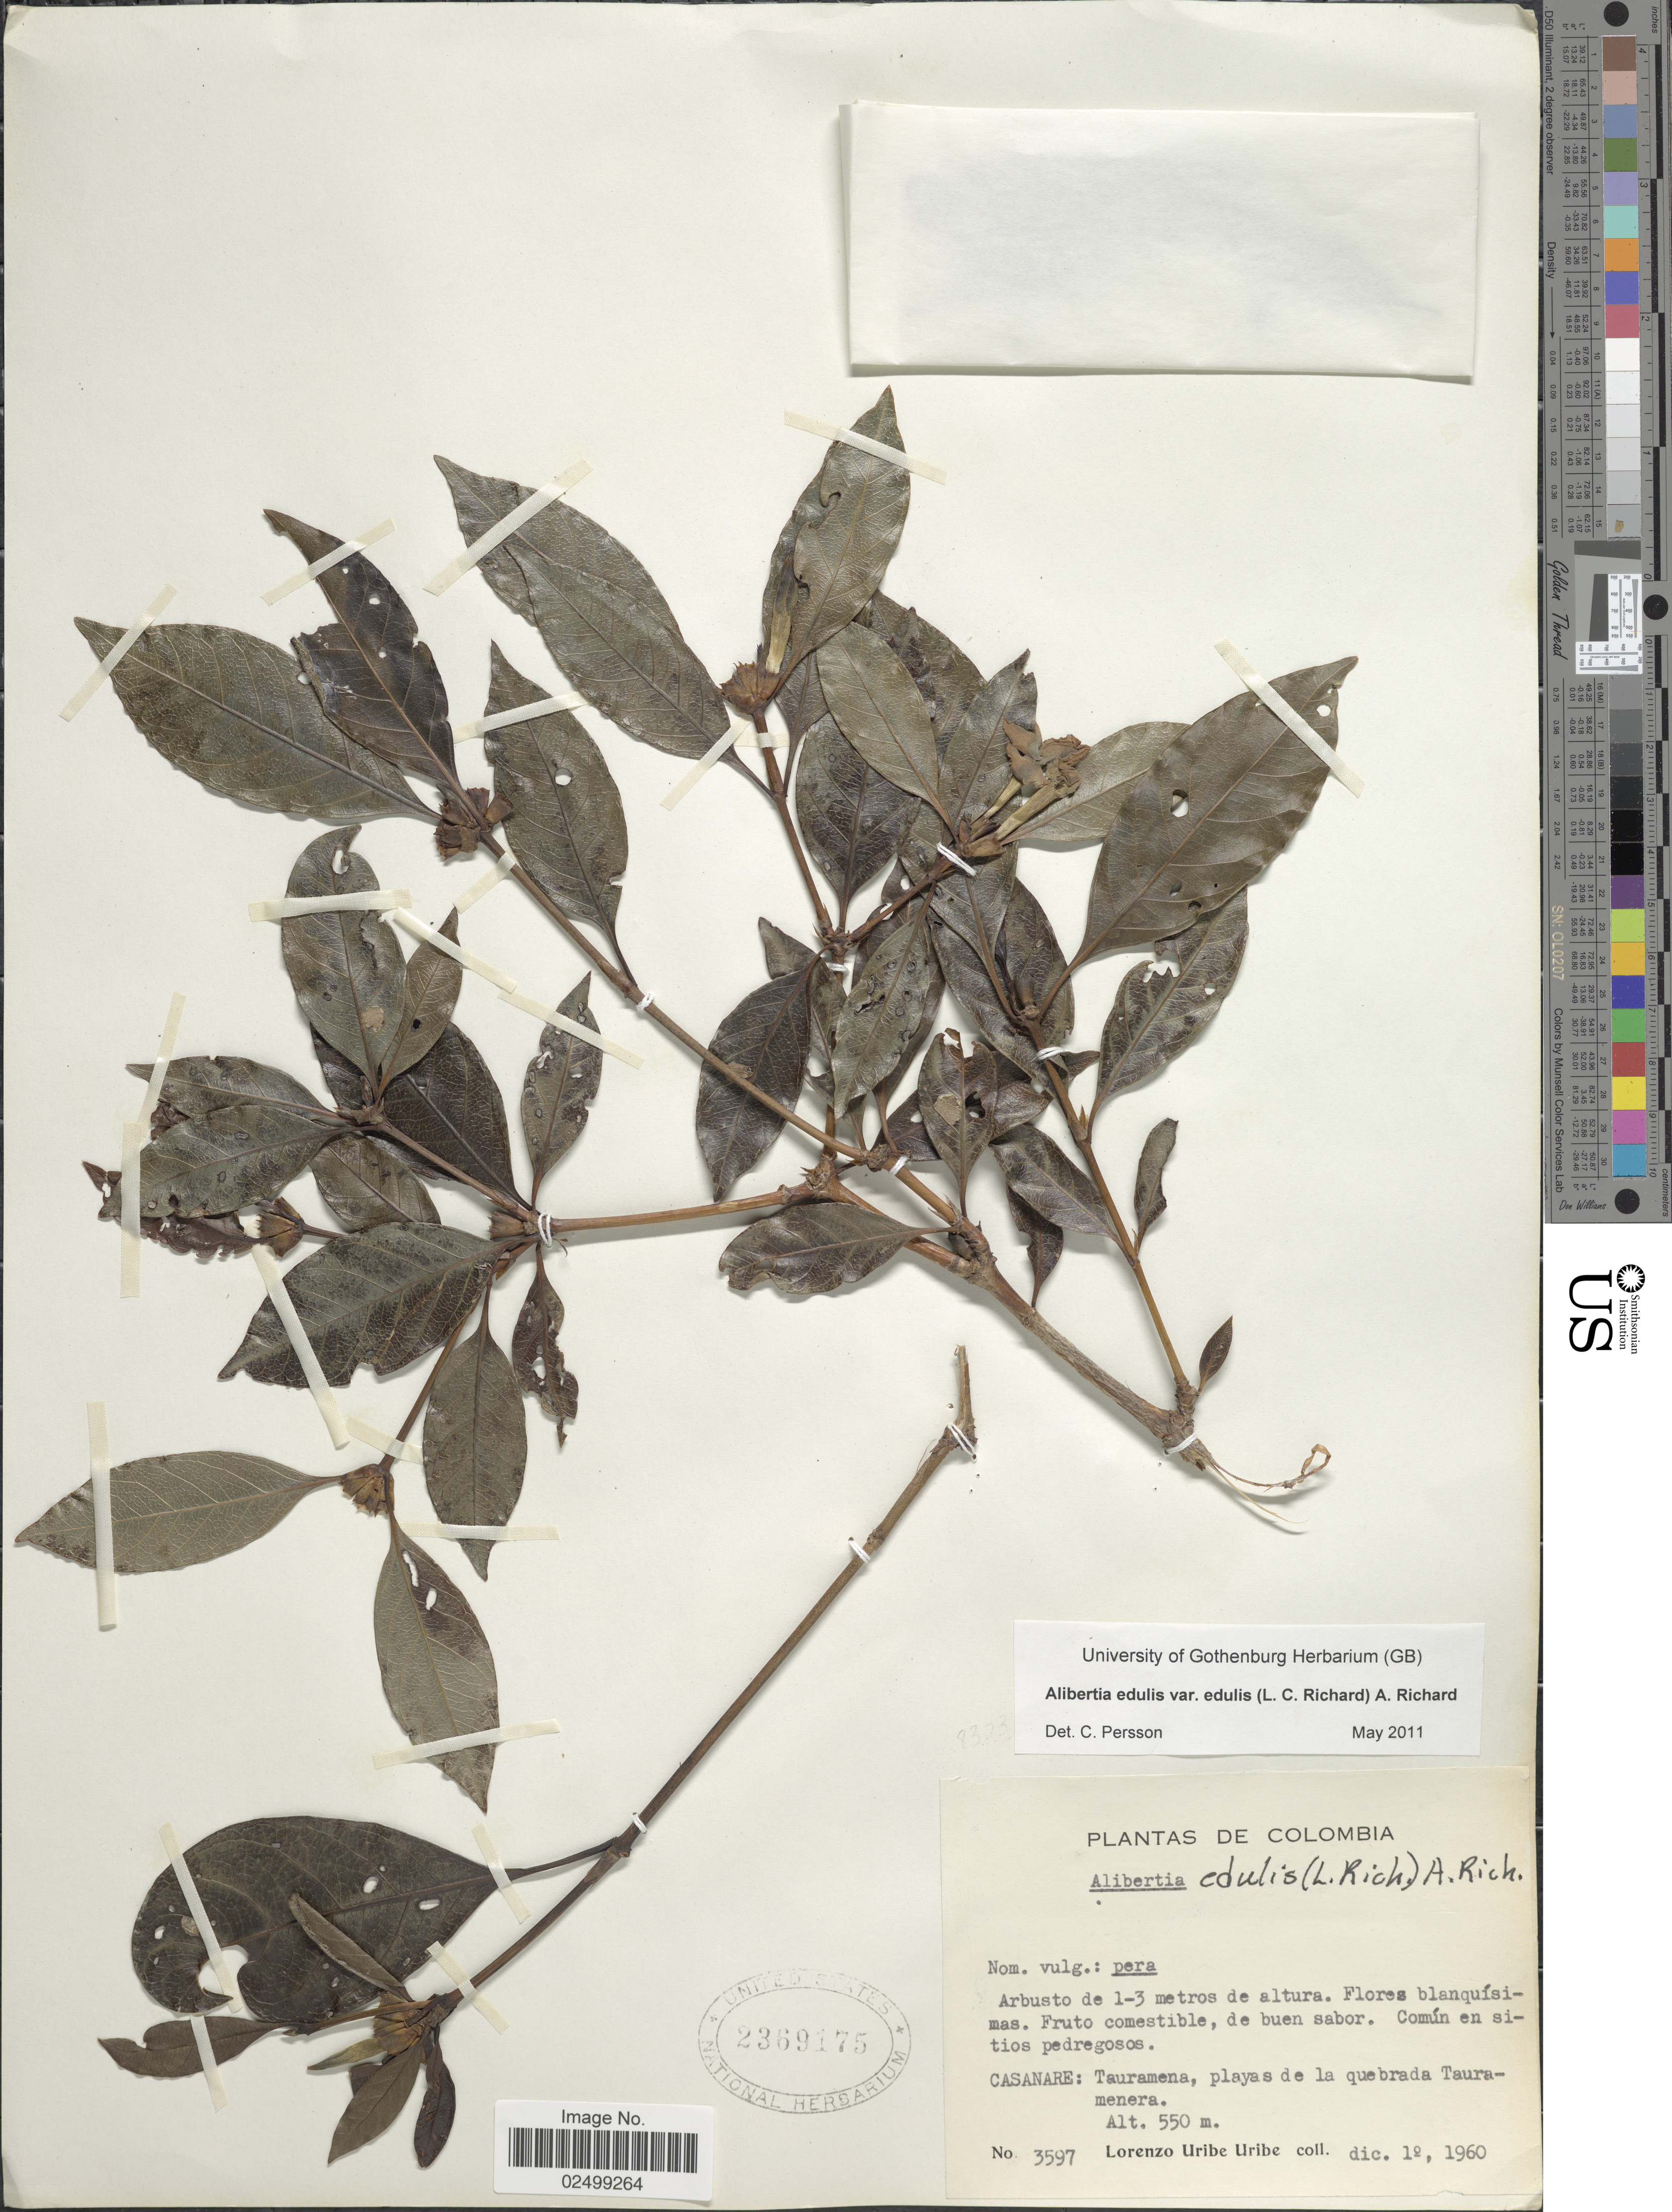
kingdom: Plantae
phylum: Tracheophyta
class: Magnoliopsida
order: Gentianales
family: Rubiaceae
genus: Alibertia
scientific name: Alibertia edulis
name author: (Rich.) A. Rich. ex DC.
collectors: L. Uribe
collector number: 3597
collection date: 1960-12-10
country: Colombia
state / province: Casanare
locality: Tauramena, playas de la quebrada Tauramenera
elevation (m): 550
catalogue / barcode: US 2369175